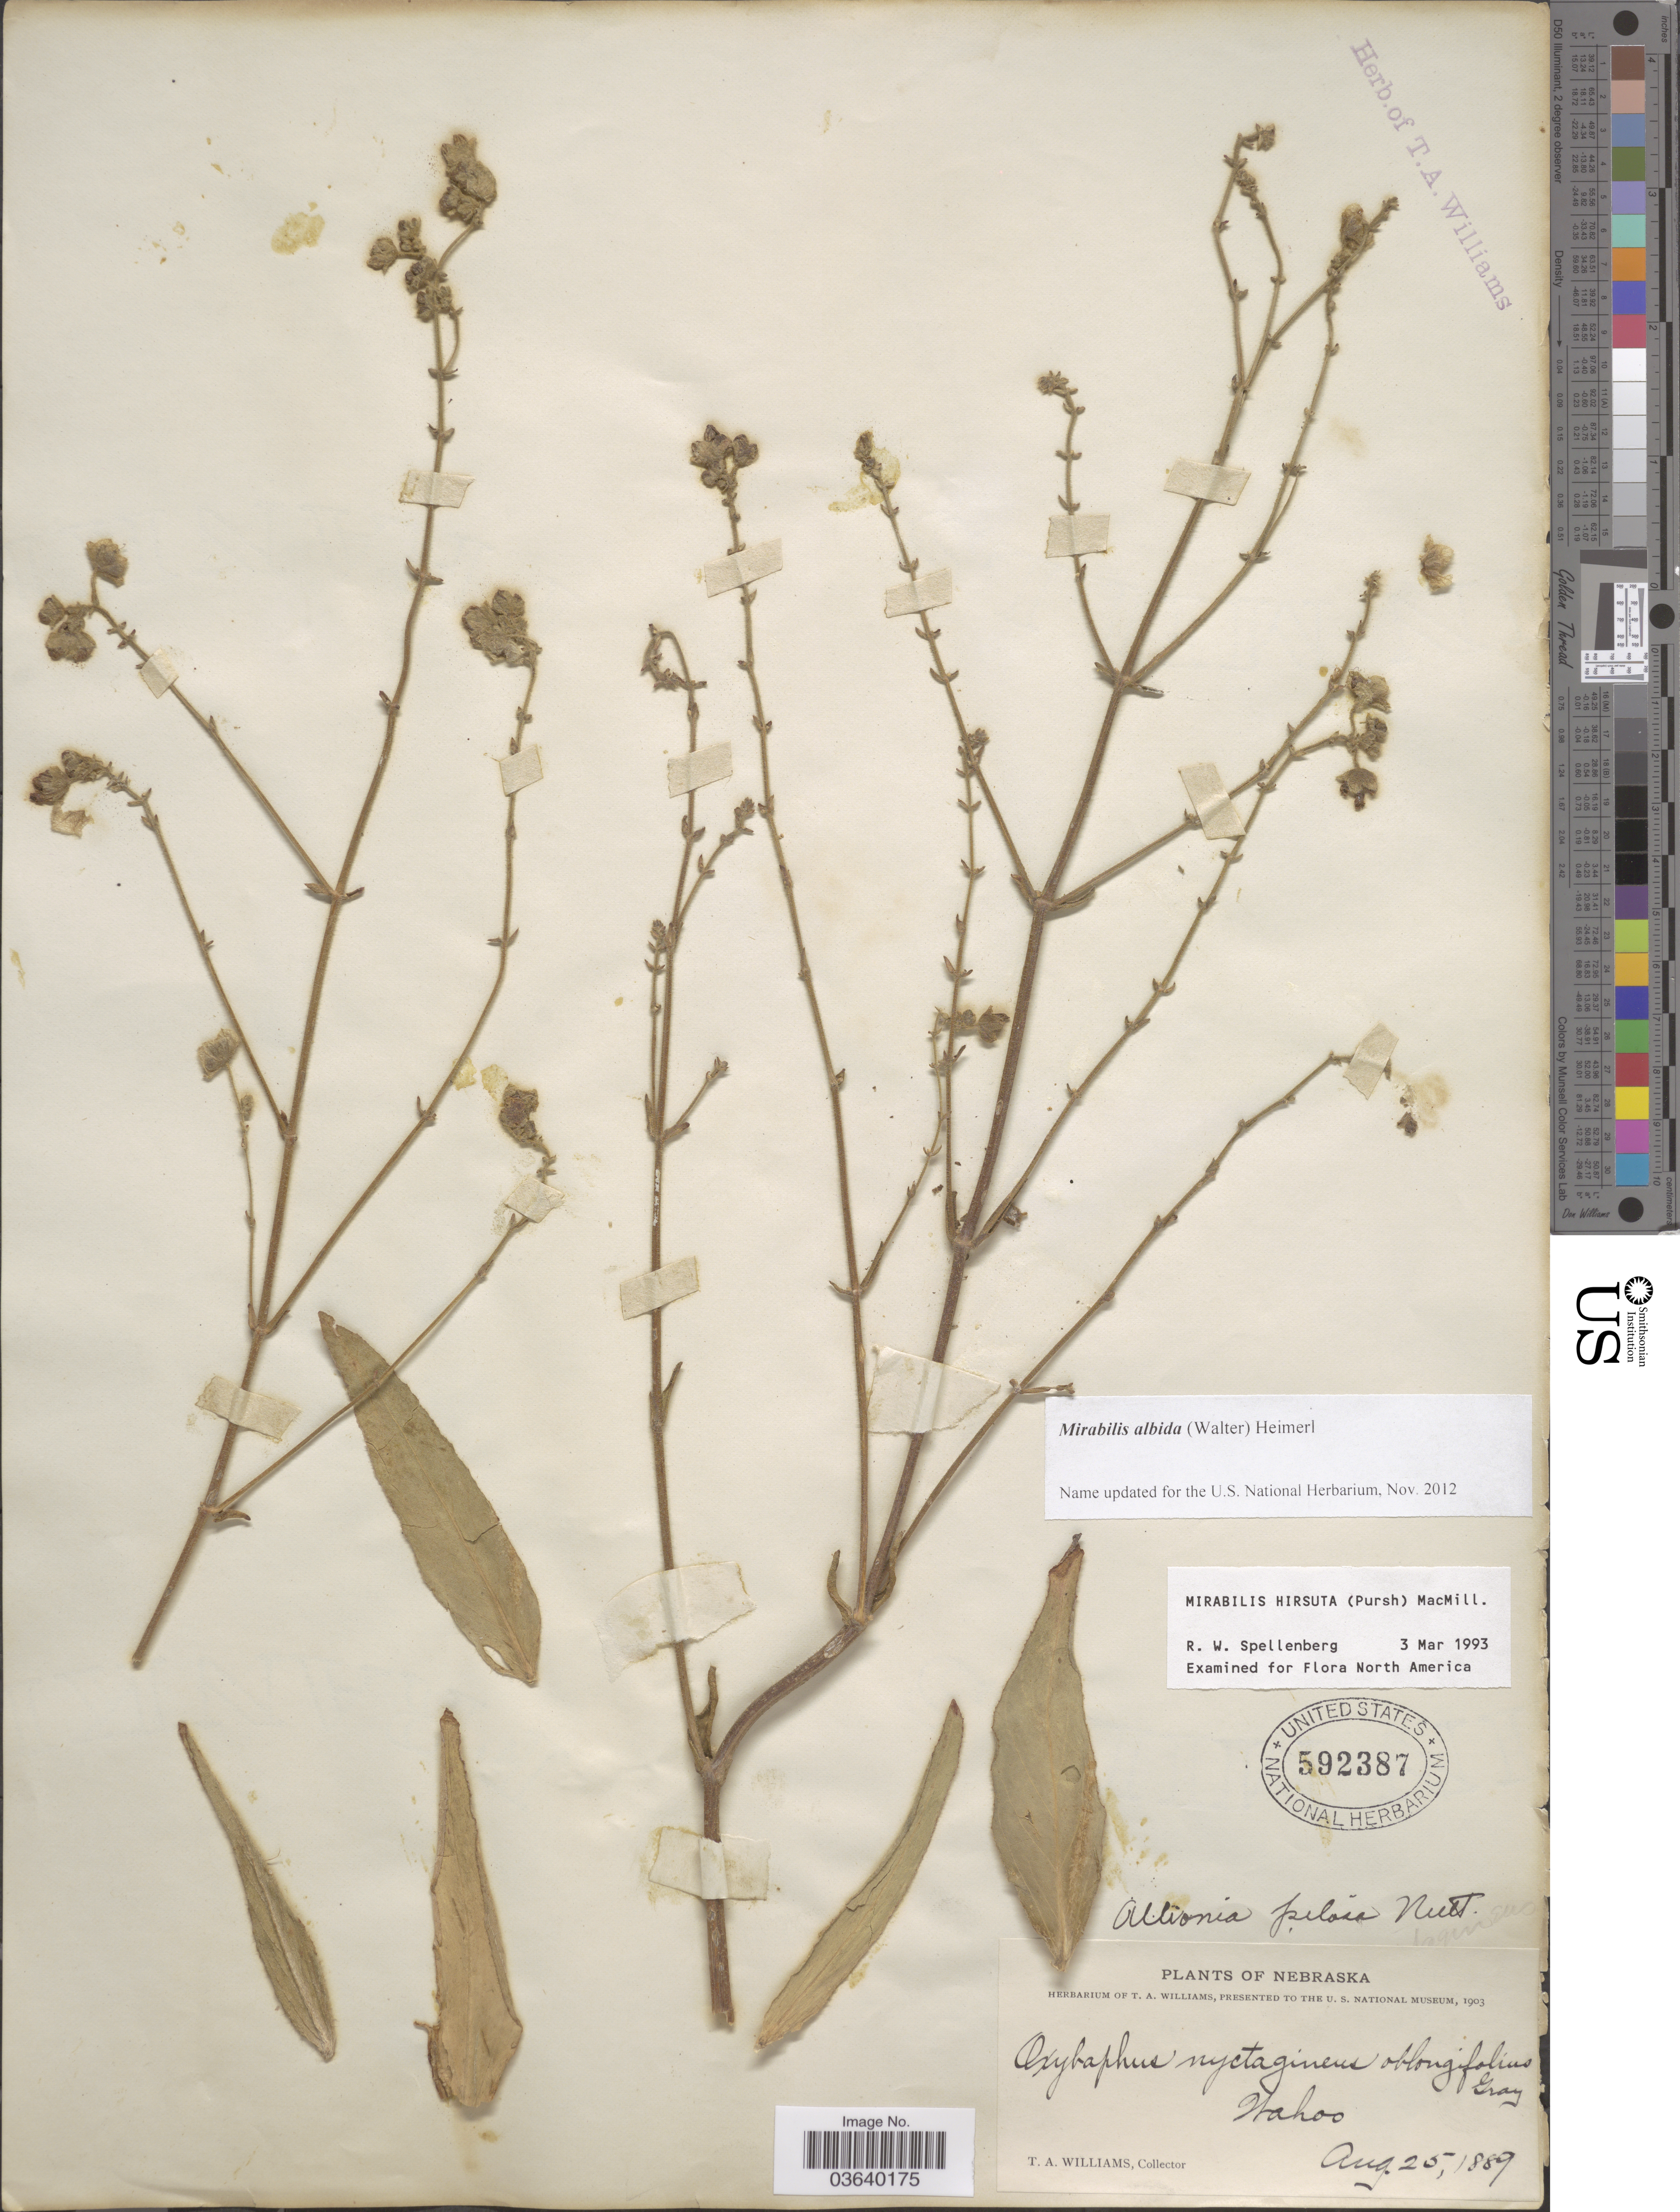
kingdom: Plantae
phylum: Tracheophyta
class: Magnoliopsida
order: Caryophyllales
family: Nyctaginaceae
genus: Mirabilis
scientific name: Mirabilis albida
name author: (Walter) Heimerl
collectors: T. Williams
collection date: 1889-08-25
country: United States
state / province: Nebraska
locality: Wahoo.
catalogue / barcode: US 592387